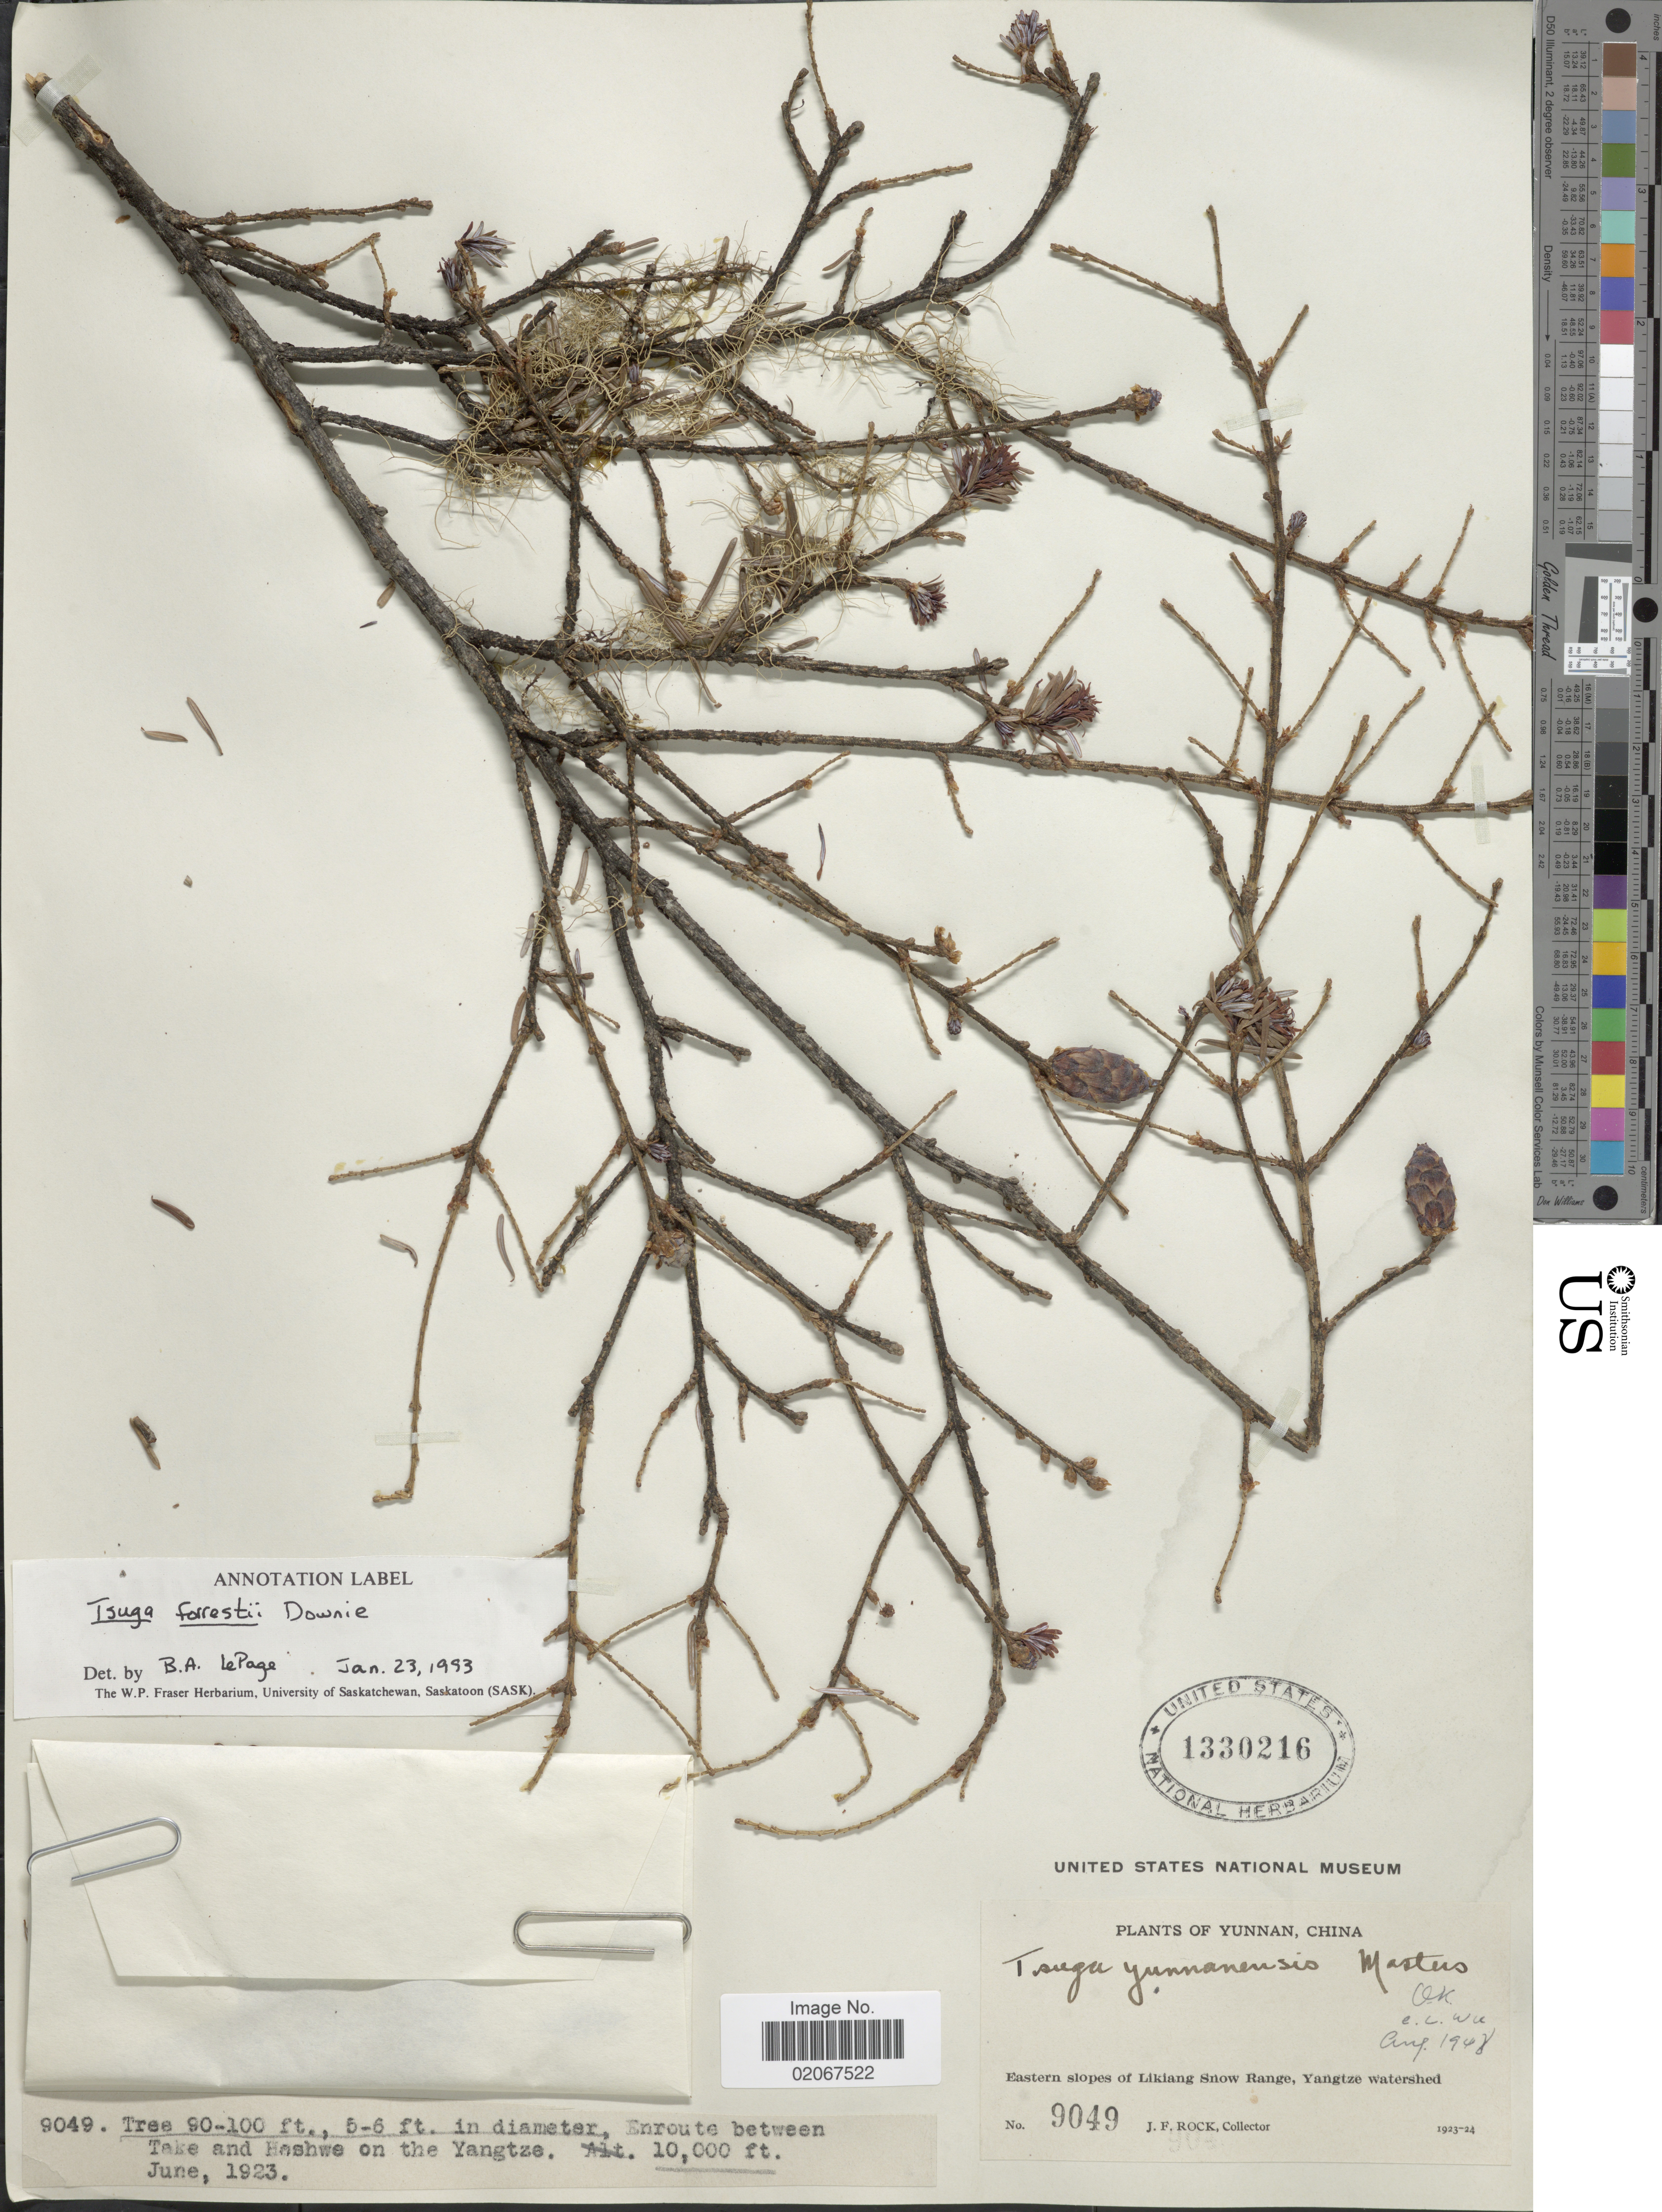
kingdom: Plantae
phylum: Tracheophyta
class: Pinopsida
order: Pinales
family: Pinaceae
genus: Tsuga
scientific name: Tsuga forrestii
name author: Downie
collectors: J. Rock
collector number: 9049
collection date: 1923-06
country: China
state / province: Yunnan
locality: Yunnan, China. Enroute between Take and hashwe on the Yangtze. Eastern slopes of Likiang Snow Range, Yangtze watershed.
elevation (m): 3048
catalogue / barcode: US 1330216